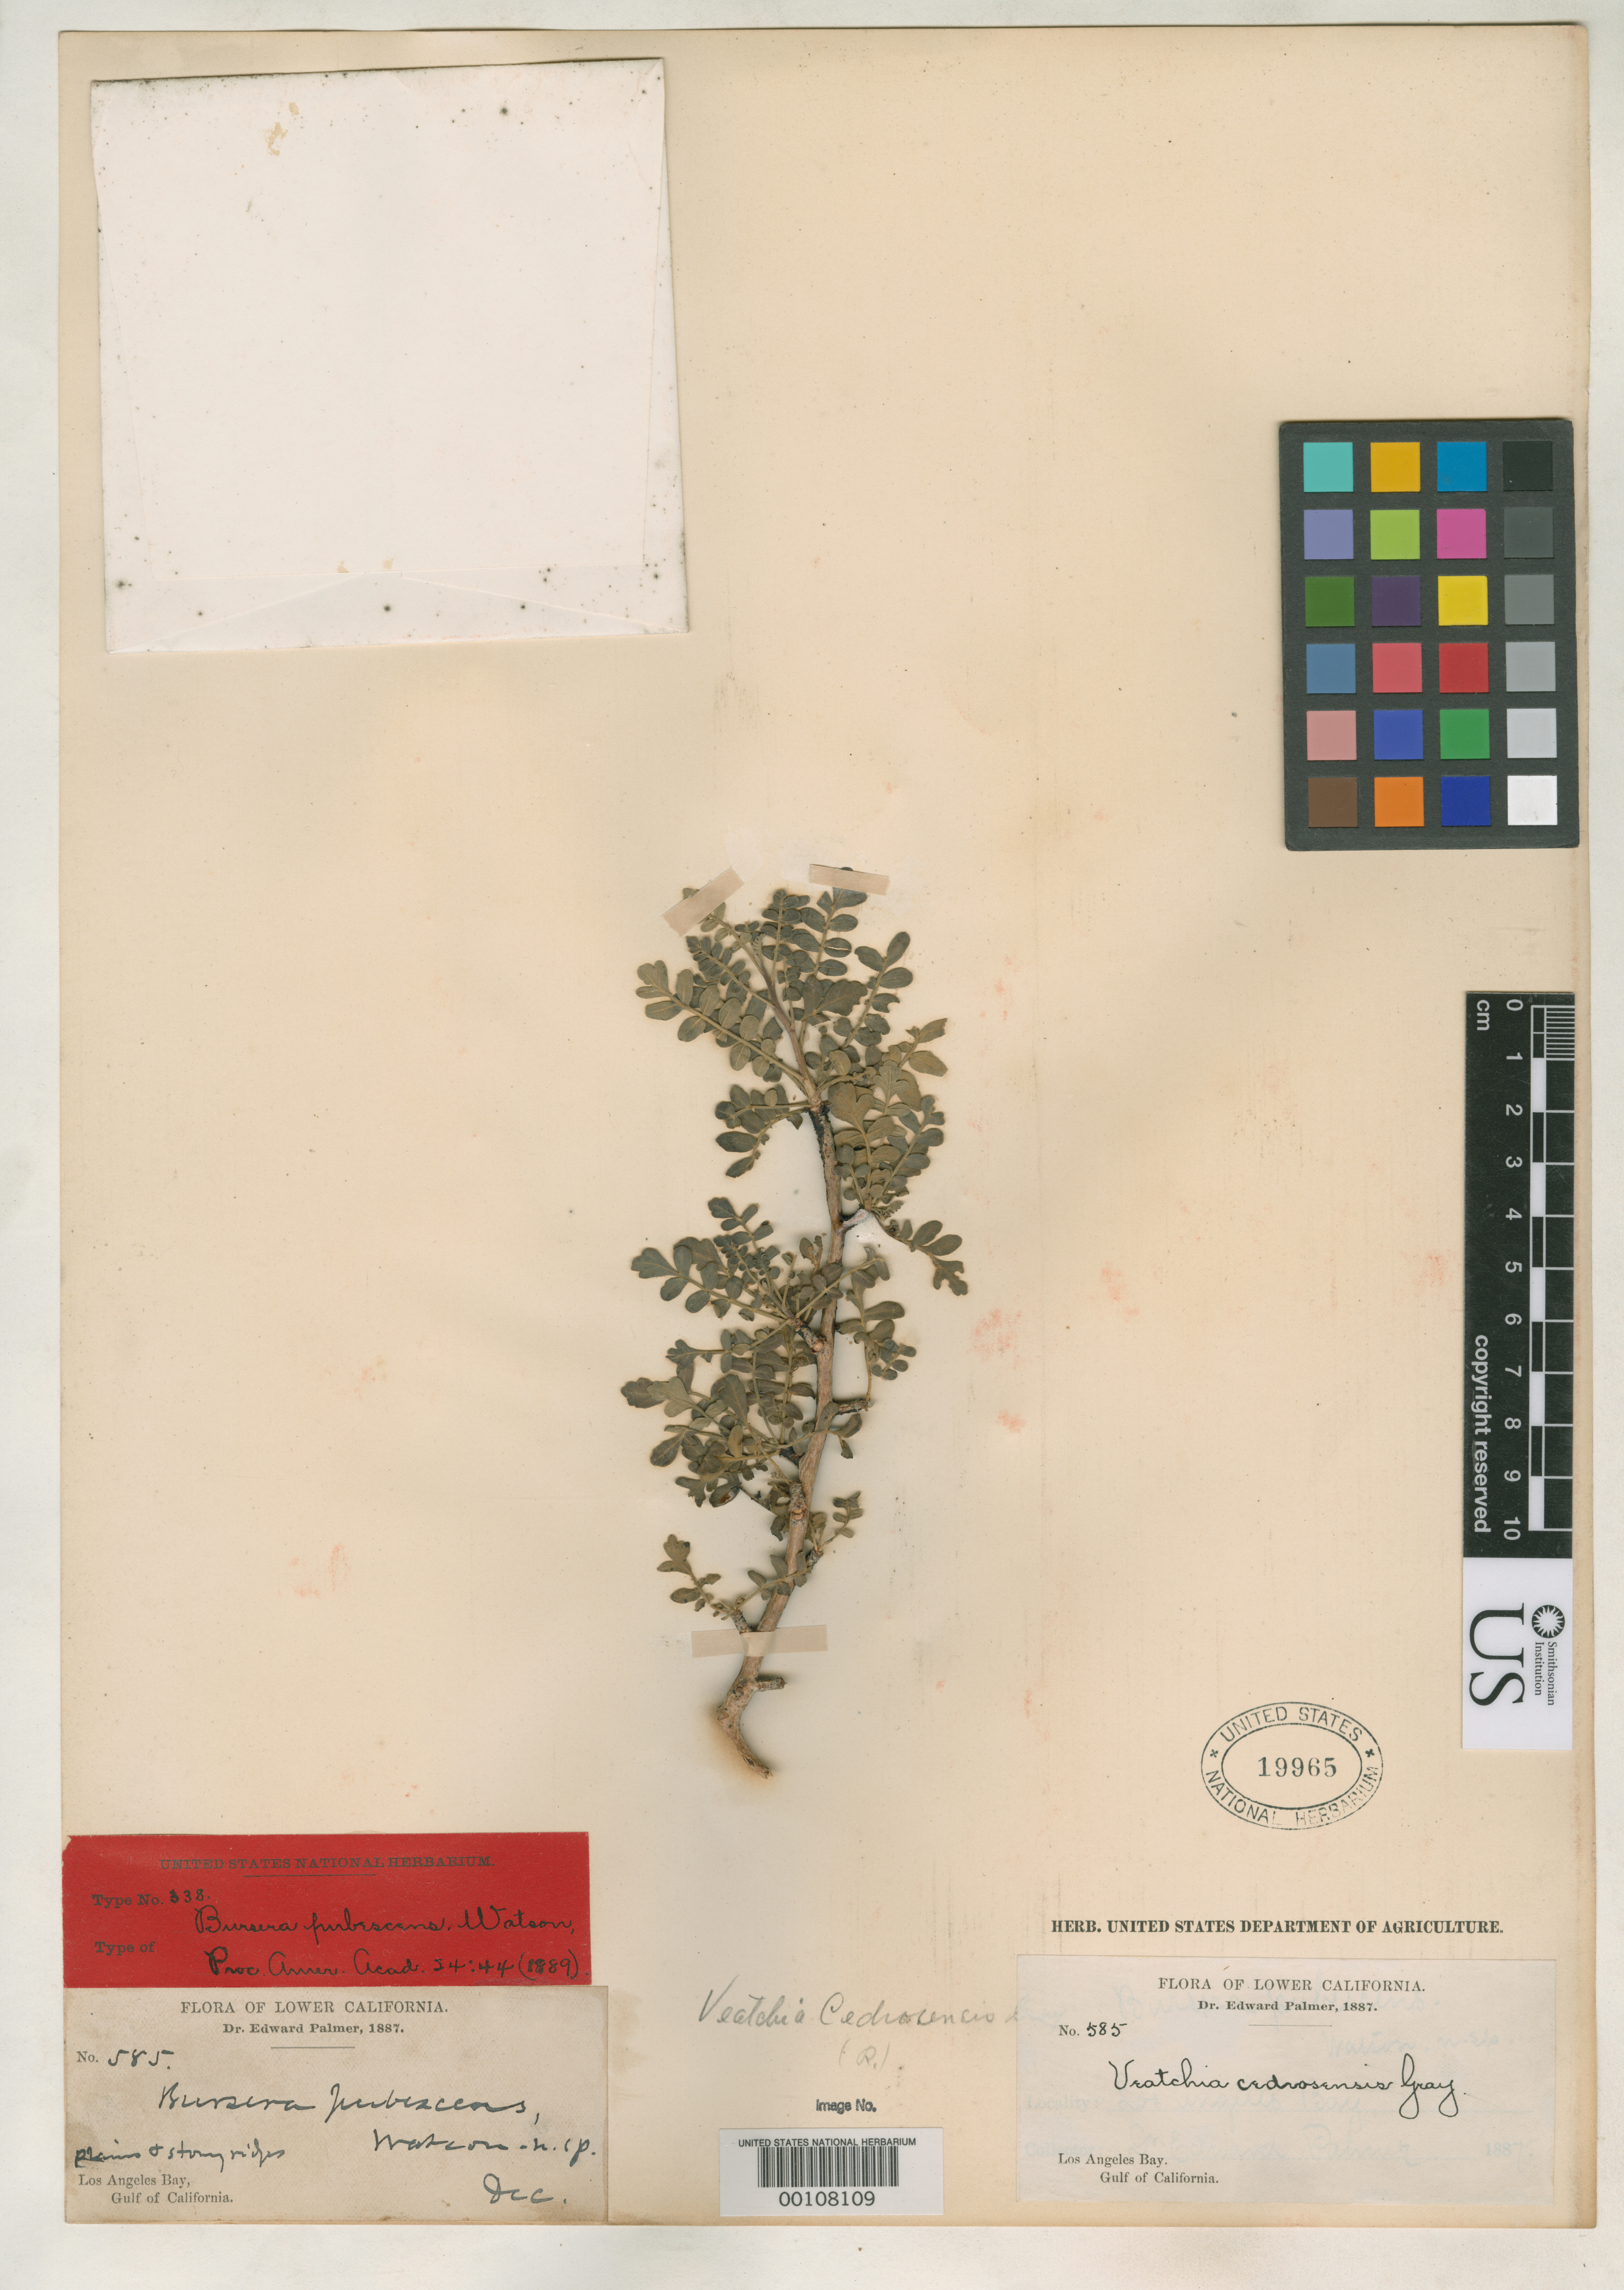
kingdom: Plantae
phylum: Tracheophyta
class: Magnoliopsida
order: Sapindales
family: Burseraceae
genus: Bursera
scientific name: Bursera pubescens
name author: S. Watson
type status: Type Collection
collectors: E. Palmer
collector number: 585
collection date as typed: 1887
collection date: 1887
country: Mexico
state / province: Baja California Norte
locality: Los Angeles Bay, Gulf of California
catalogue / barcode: US 19965